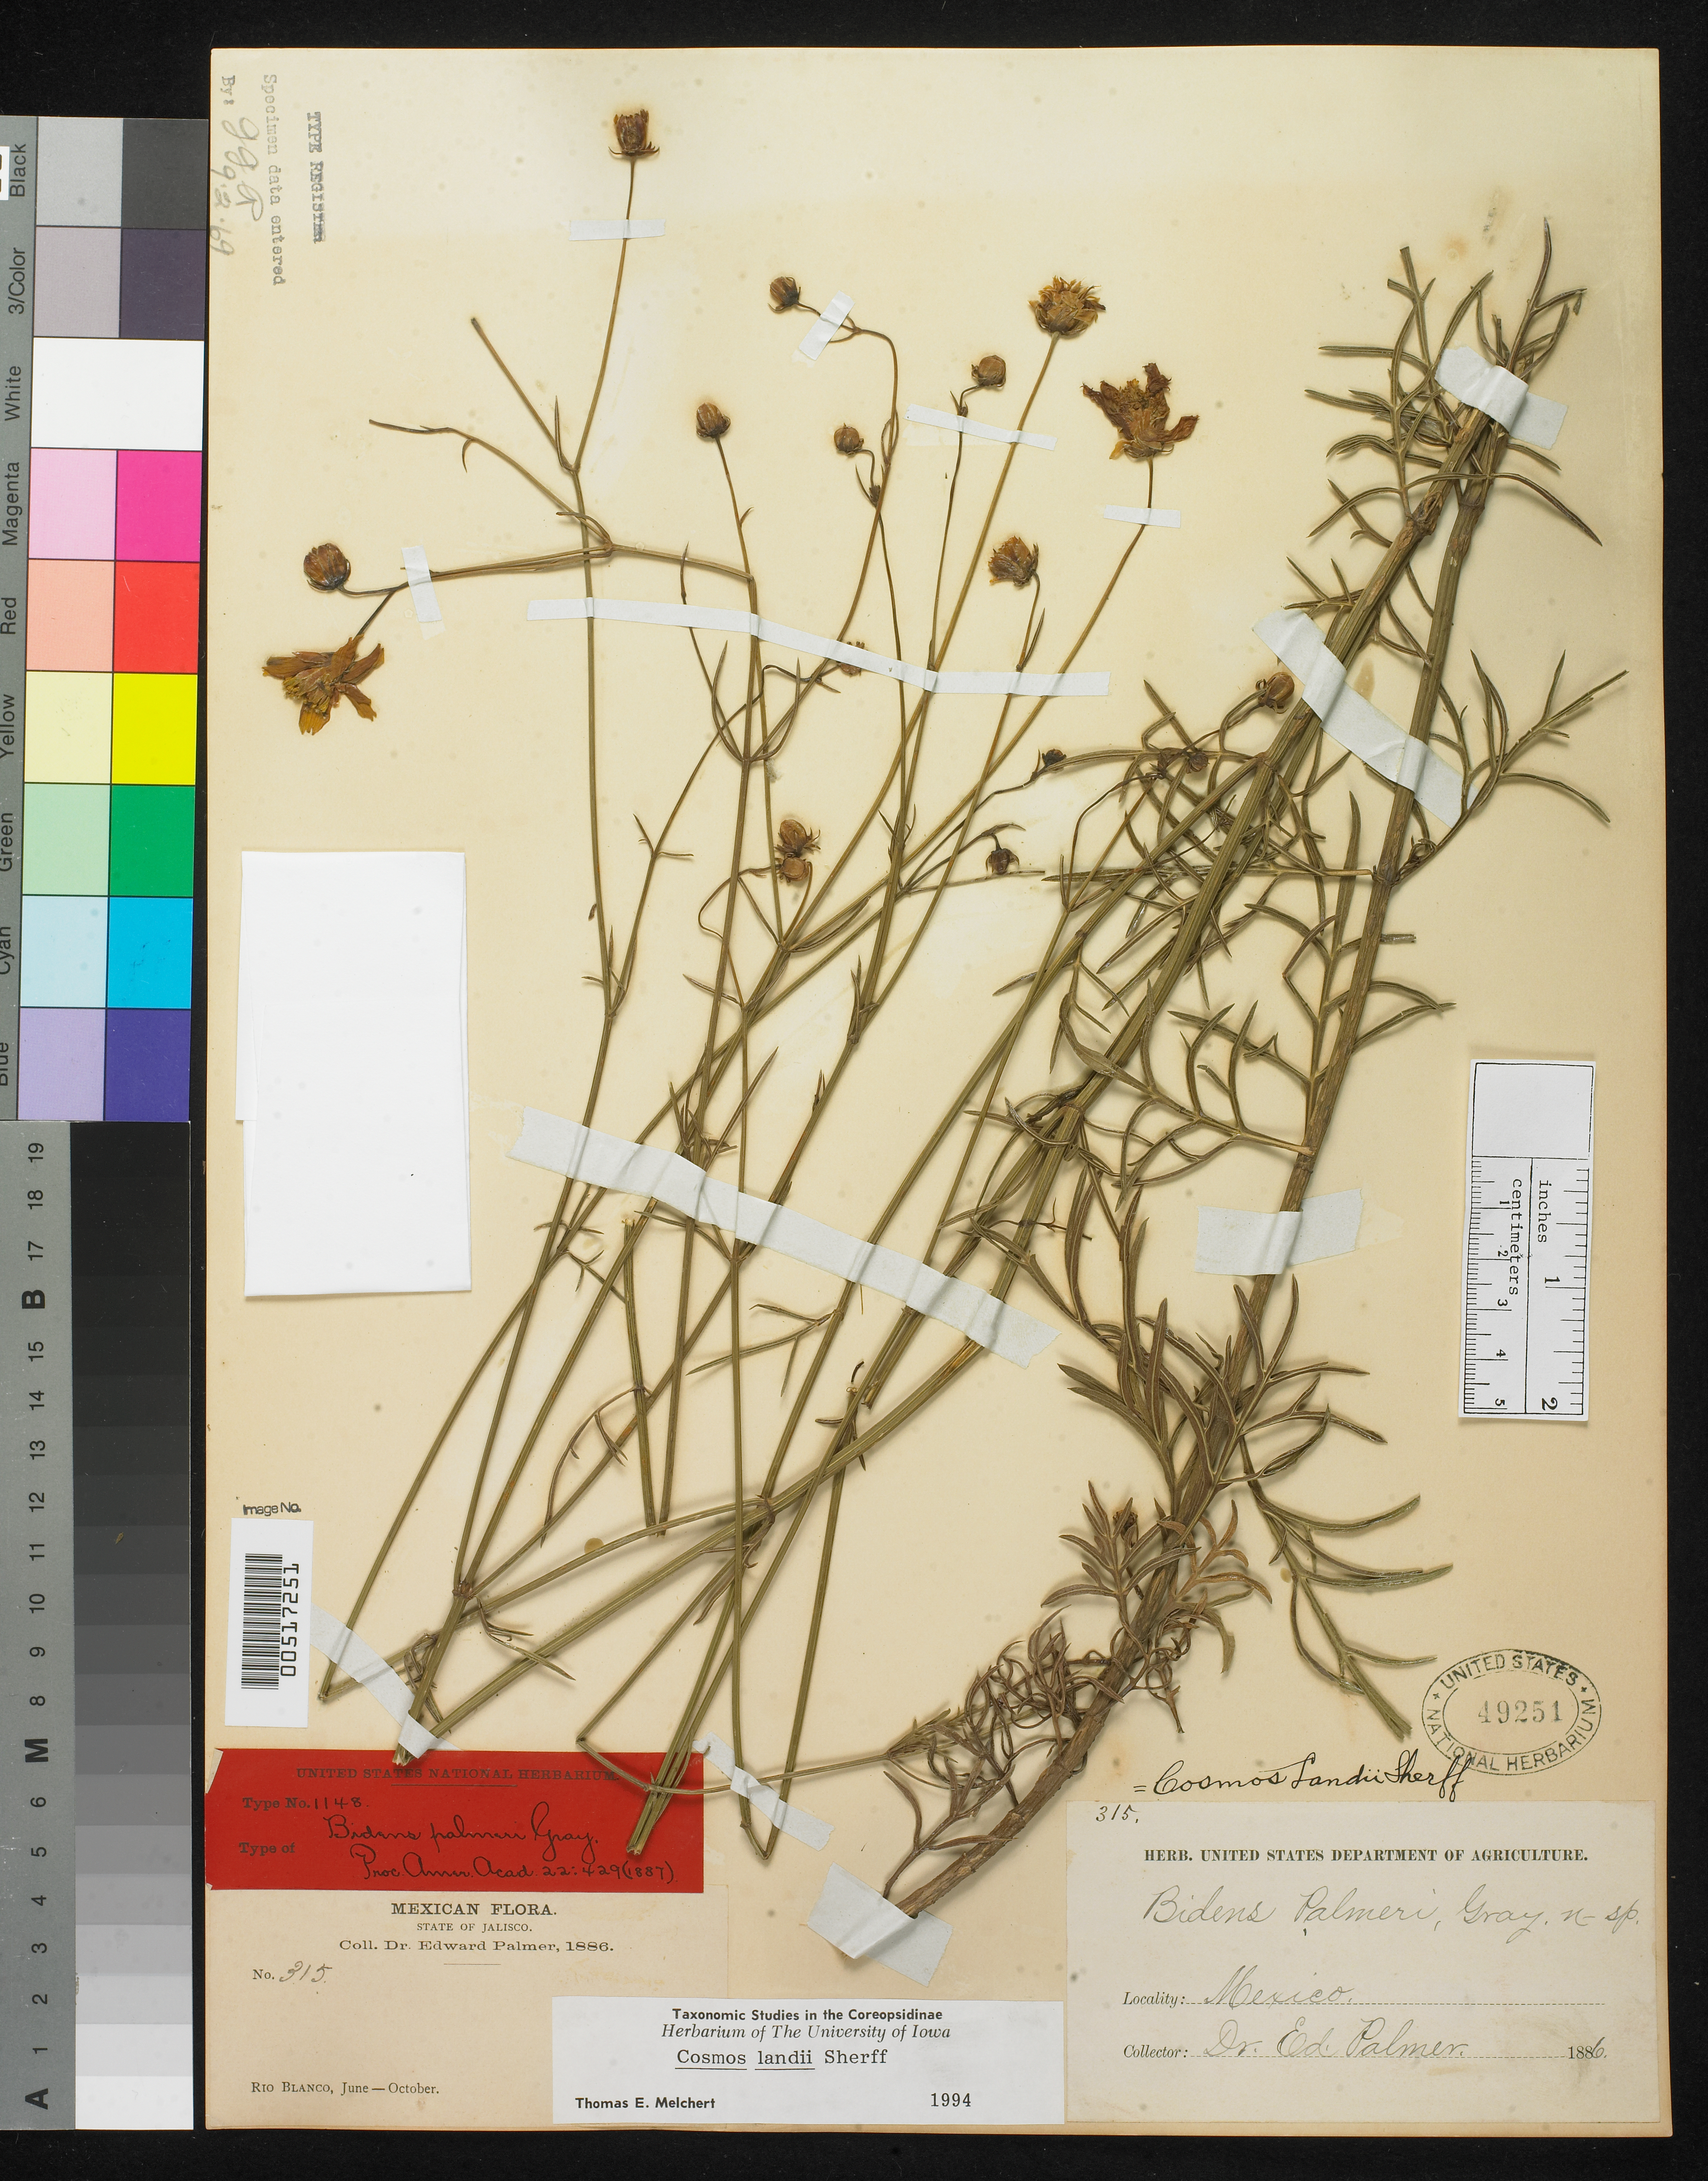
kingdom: Plantae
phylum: Tracheophyta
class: Magnoliopsida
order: Asterales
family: Asteraceae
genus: Bidens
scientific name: Bidens palmeri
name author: A. Gray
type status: Isotype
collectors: E. Palmer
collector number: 315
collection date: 1886-06/1886-10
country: Mexico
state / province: Jalisco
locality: Rio Blanco.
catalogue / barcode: US 49251